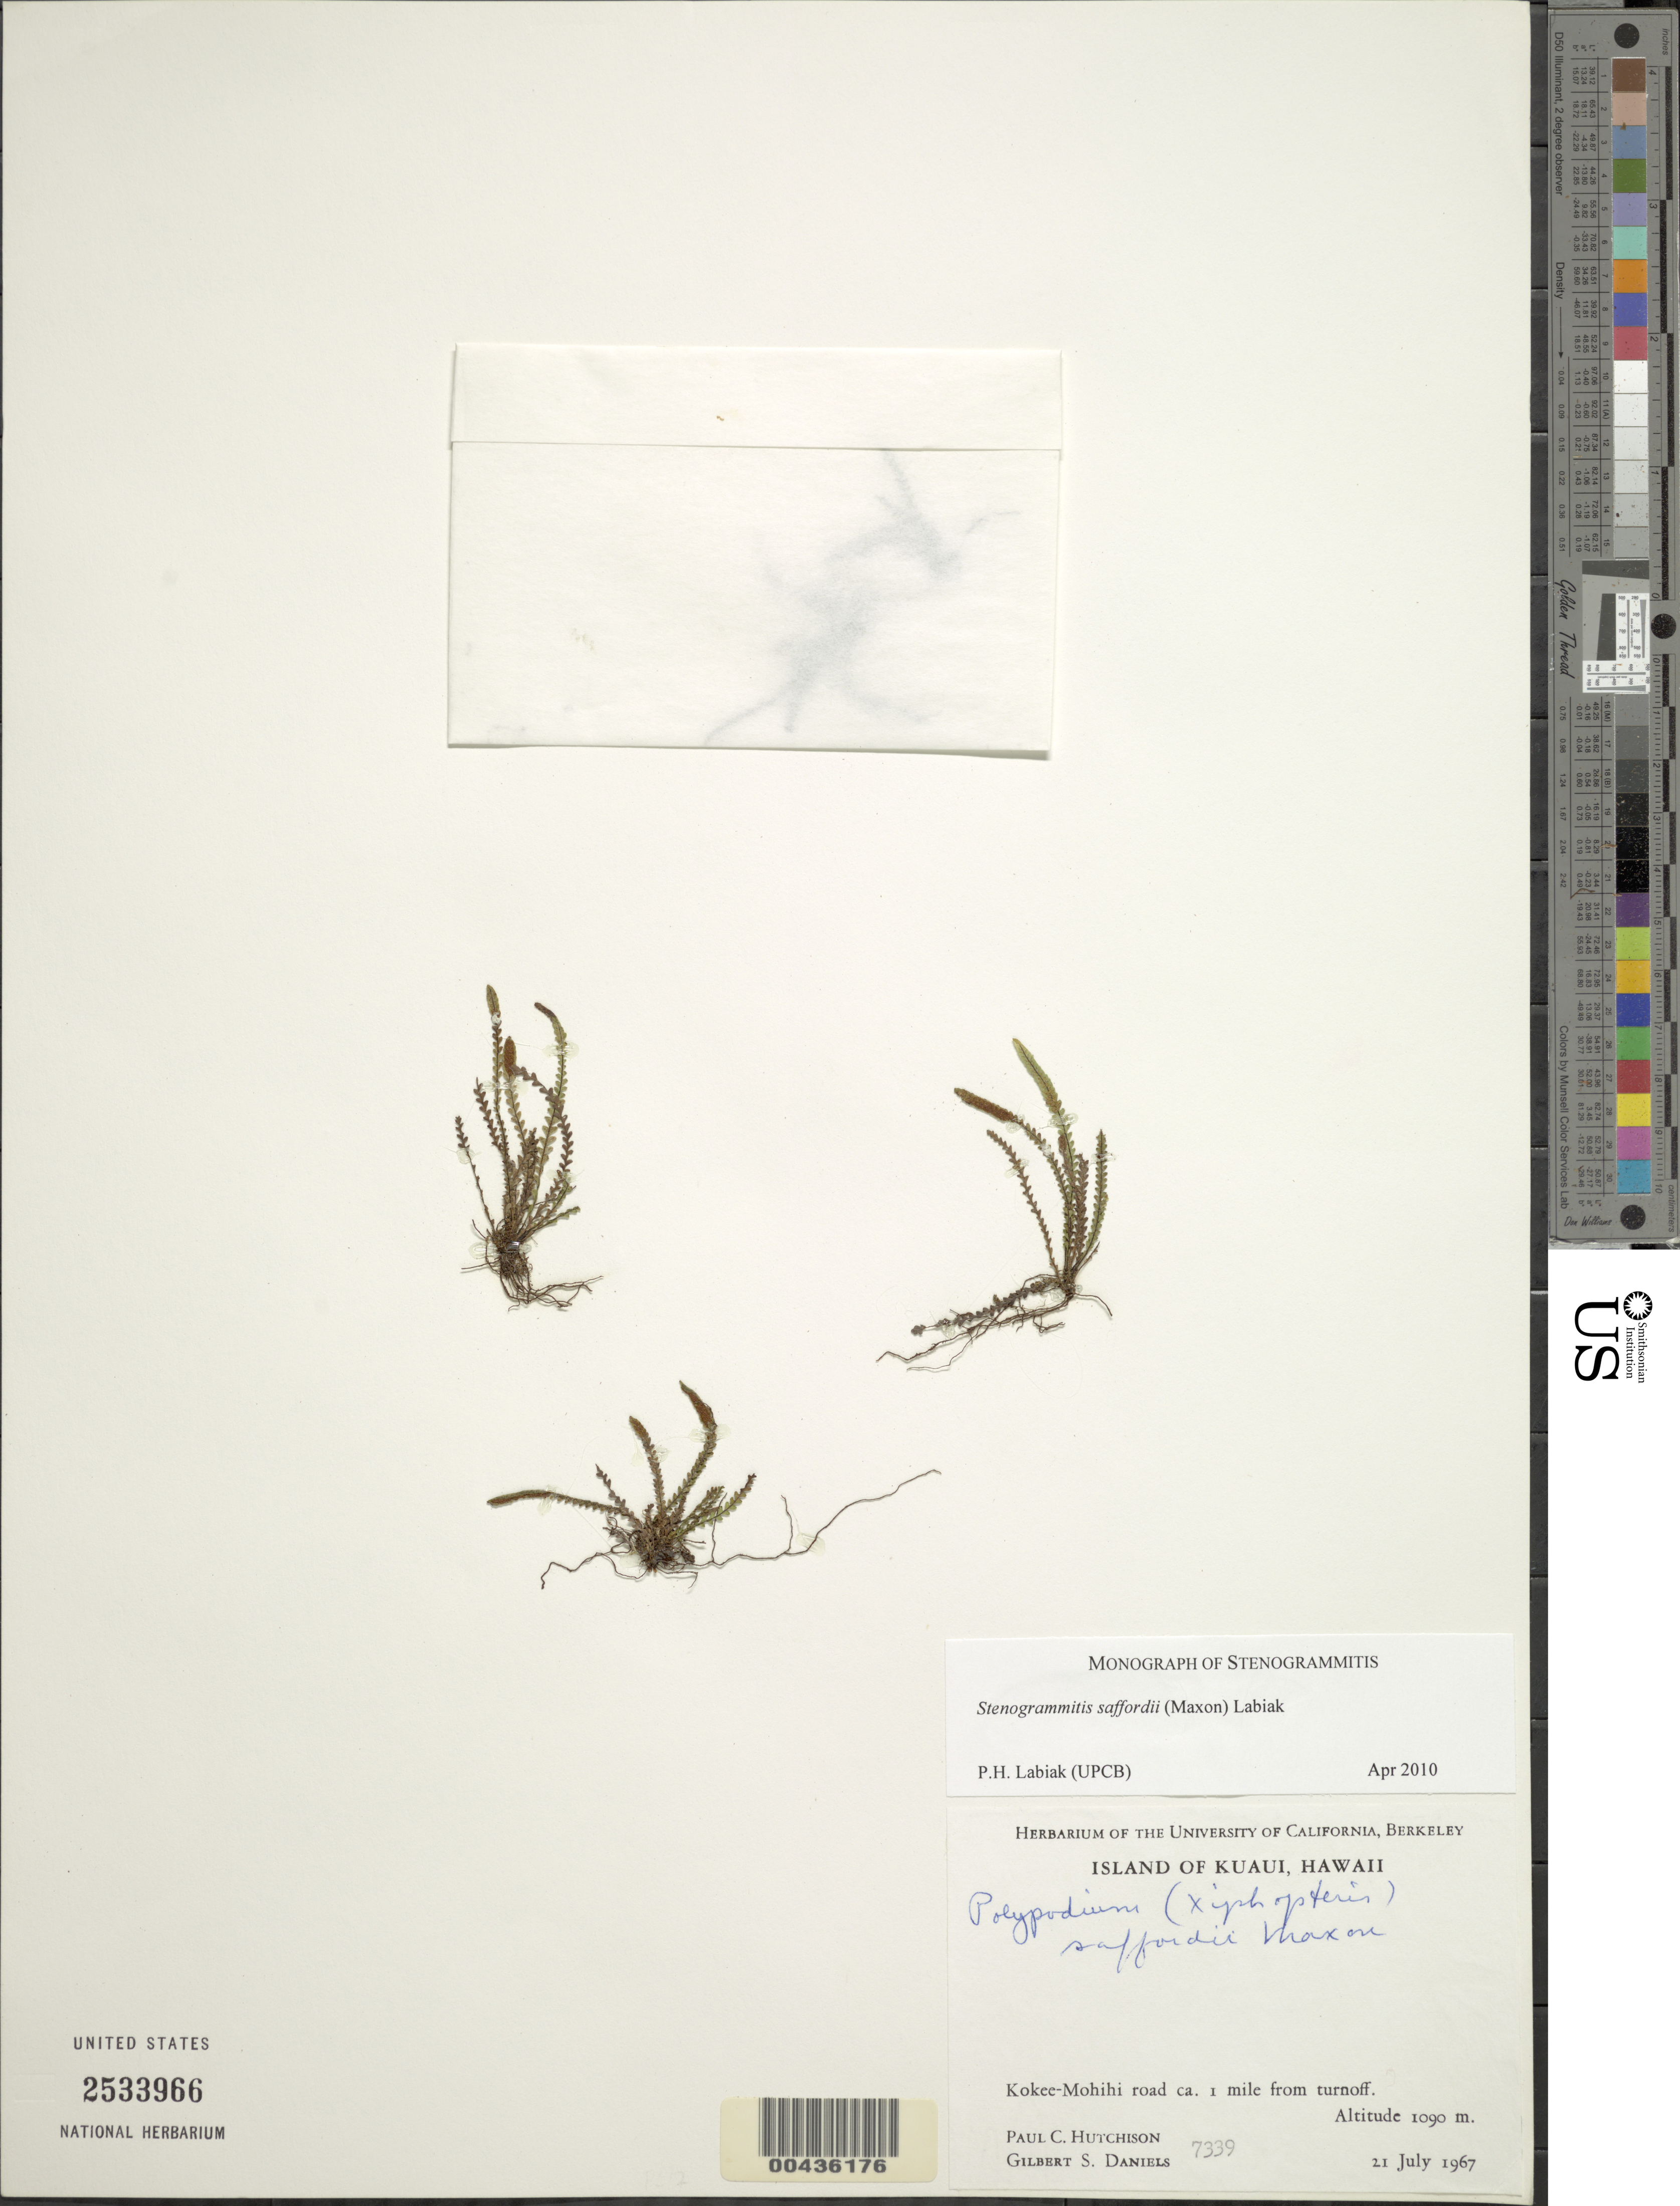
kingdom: Plantae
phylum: Tracheophyta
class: Polypodiopsida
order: Polypodiales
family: Polypodiaceae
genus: Stenogrammitis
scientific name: Stenogrammitis saffordii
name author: (Maxon) Labiak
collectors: P. C. Hutchison & G. S. Daniels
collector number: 7339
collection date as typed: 21 Jul 1967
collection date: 1967-07-21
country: United States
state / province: Hawaii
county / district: Kauai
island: Kaua'i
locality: Kokee-Mohihi road ca. 1 mi from turnoff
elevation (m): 1090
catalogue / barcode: US 2533966